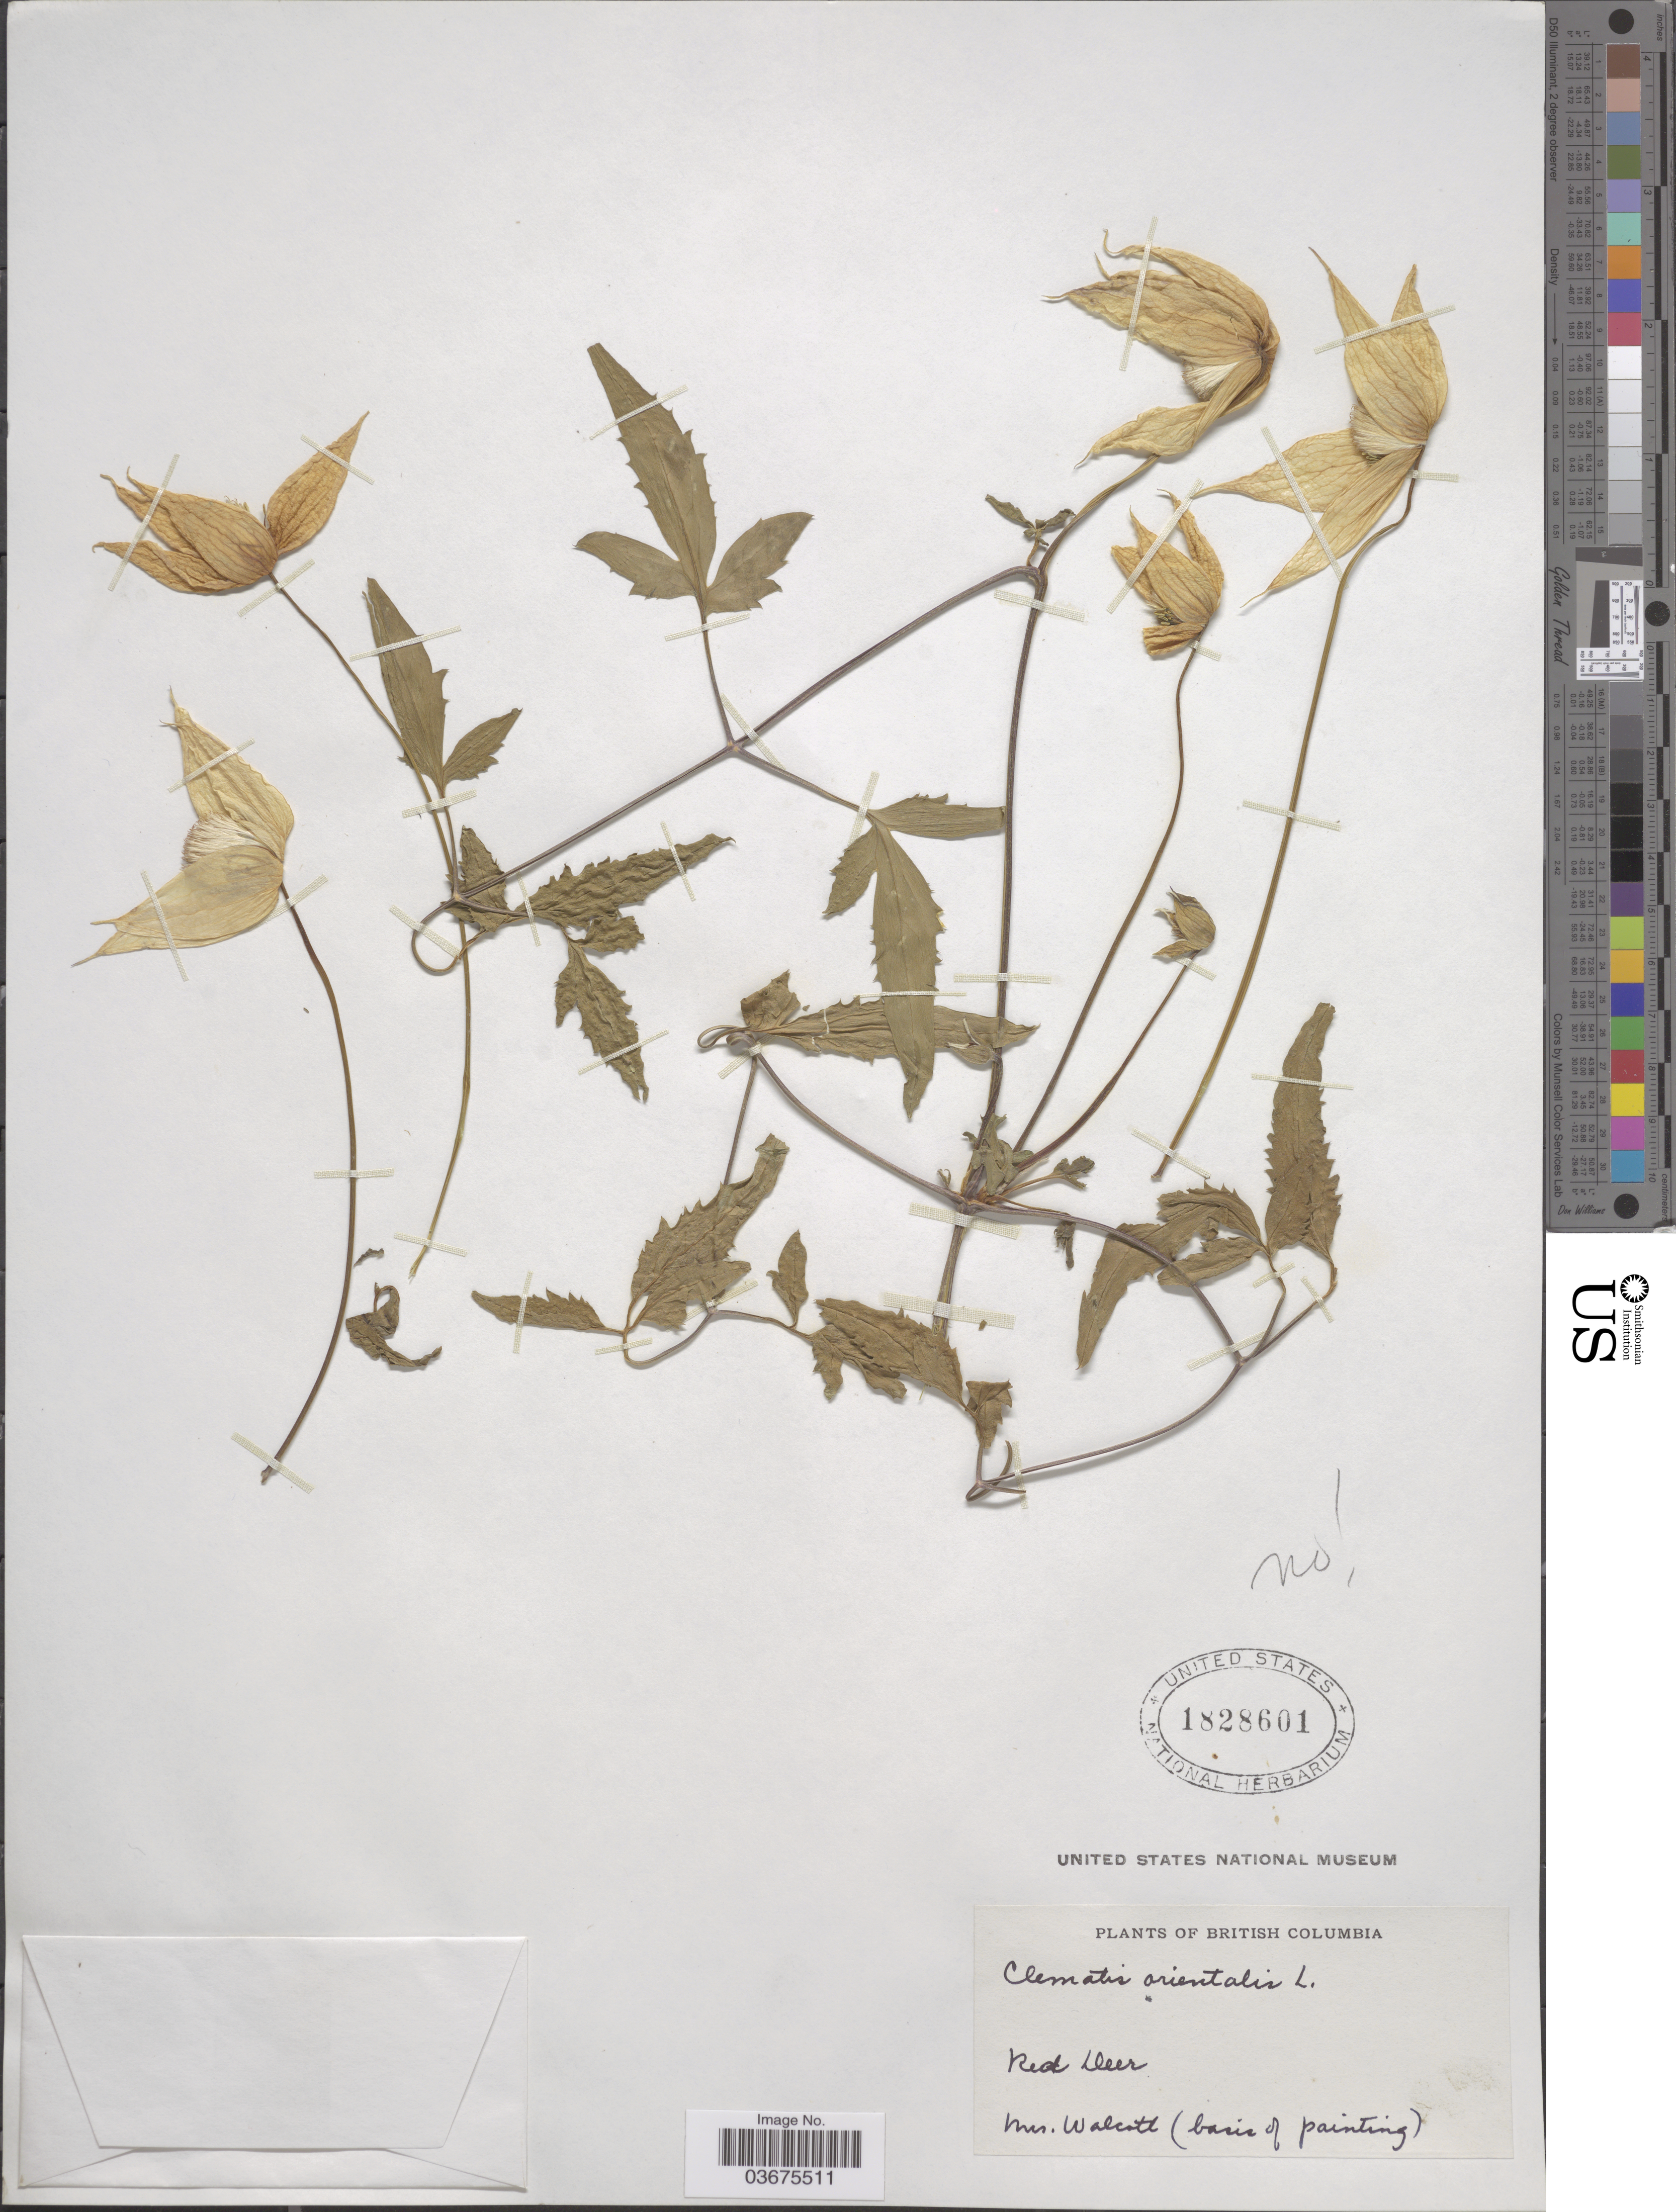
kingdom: Plantae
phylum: Tracheophyta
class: Magnoliopsida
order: Ranunculales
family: Ranunculaceae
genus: Clematis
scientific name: Clematis orientalis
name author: L.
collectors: Walcott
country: Canada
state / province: British Columbia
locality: Red Deer.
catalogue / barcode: US 1828601